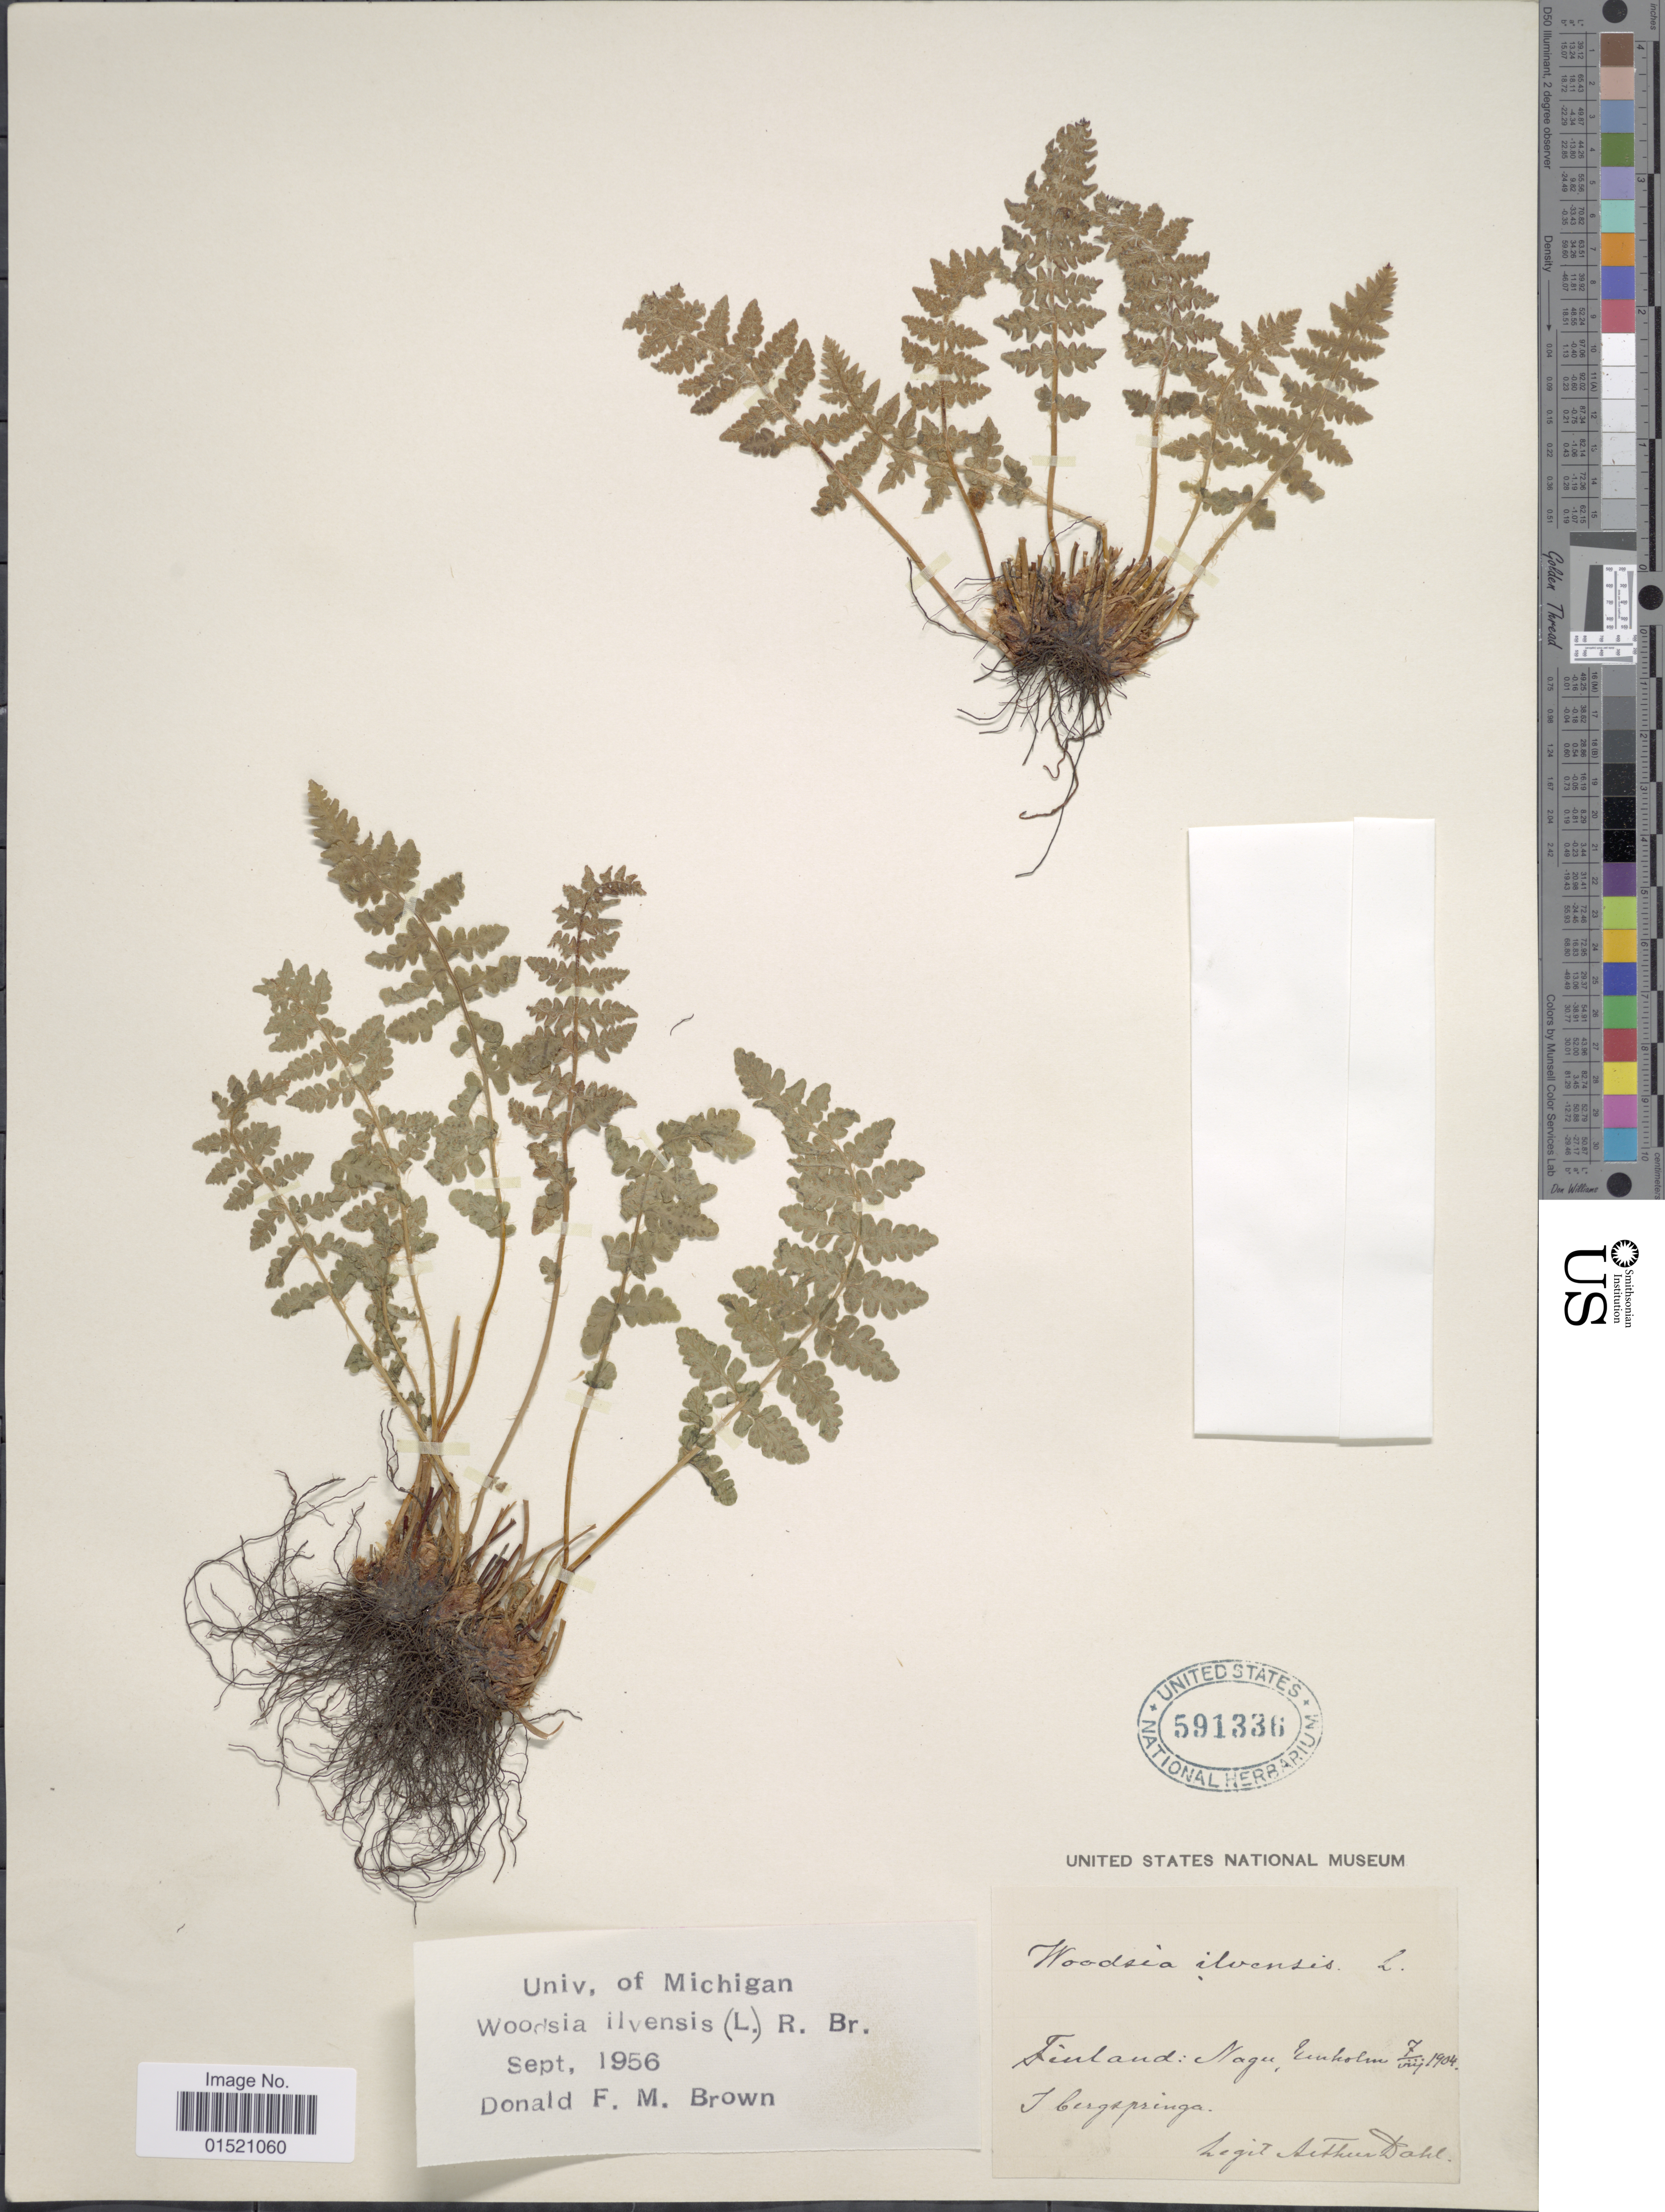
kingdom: Plantae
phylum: Tracheophyta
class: Polypodiopsida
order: Polypodiales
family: Woodsiaceae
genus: Woodsia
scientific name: Woodsia ilvensis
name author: (L.) R. Br.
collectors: A. Dahl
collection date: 1904-08-07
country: Finland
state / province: Varsinais-Suomi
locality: Nagu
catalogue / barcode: US 591336